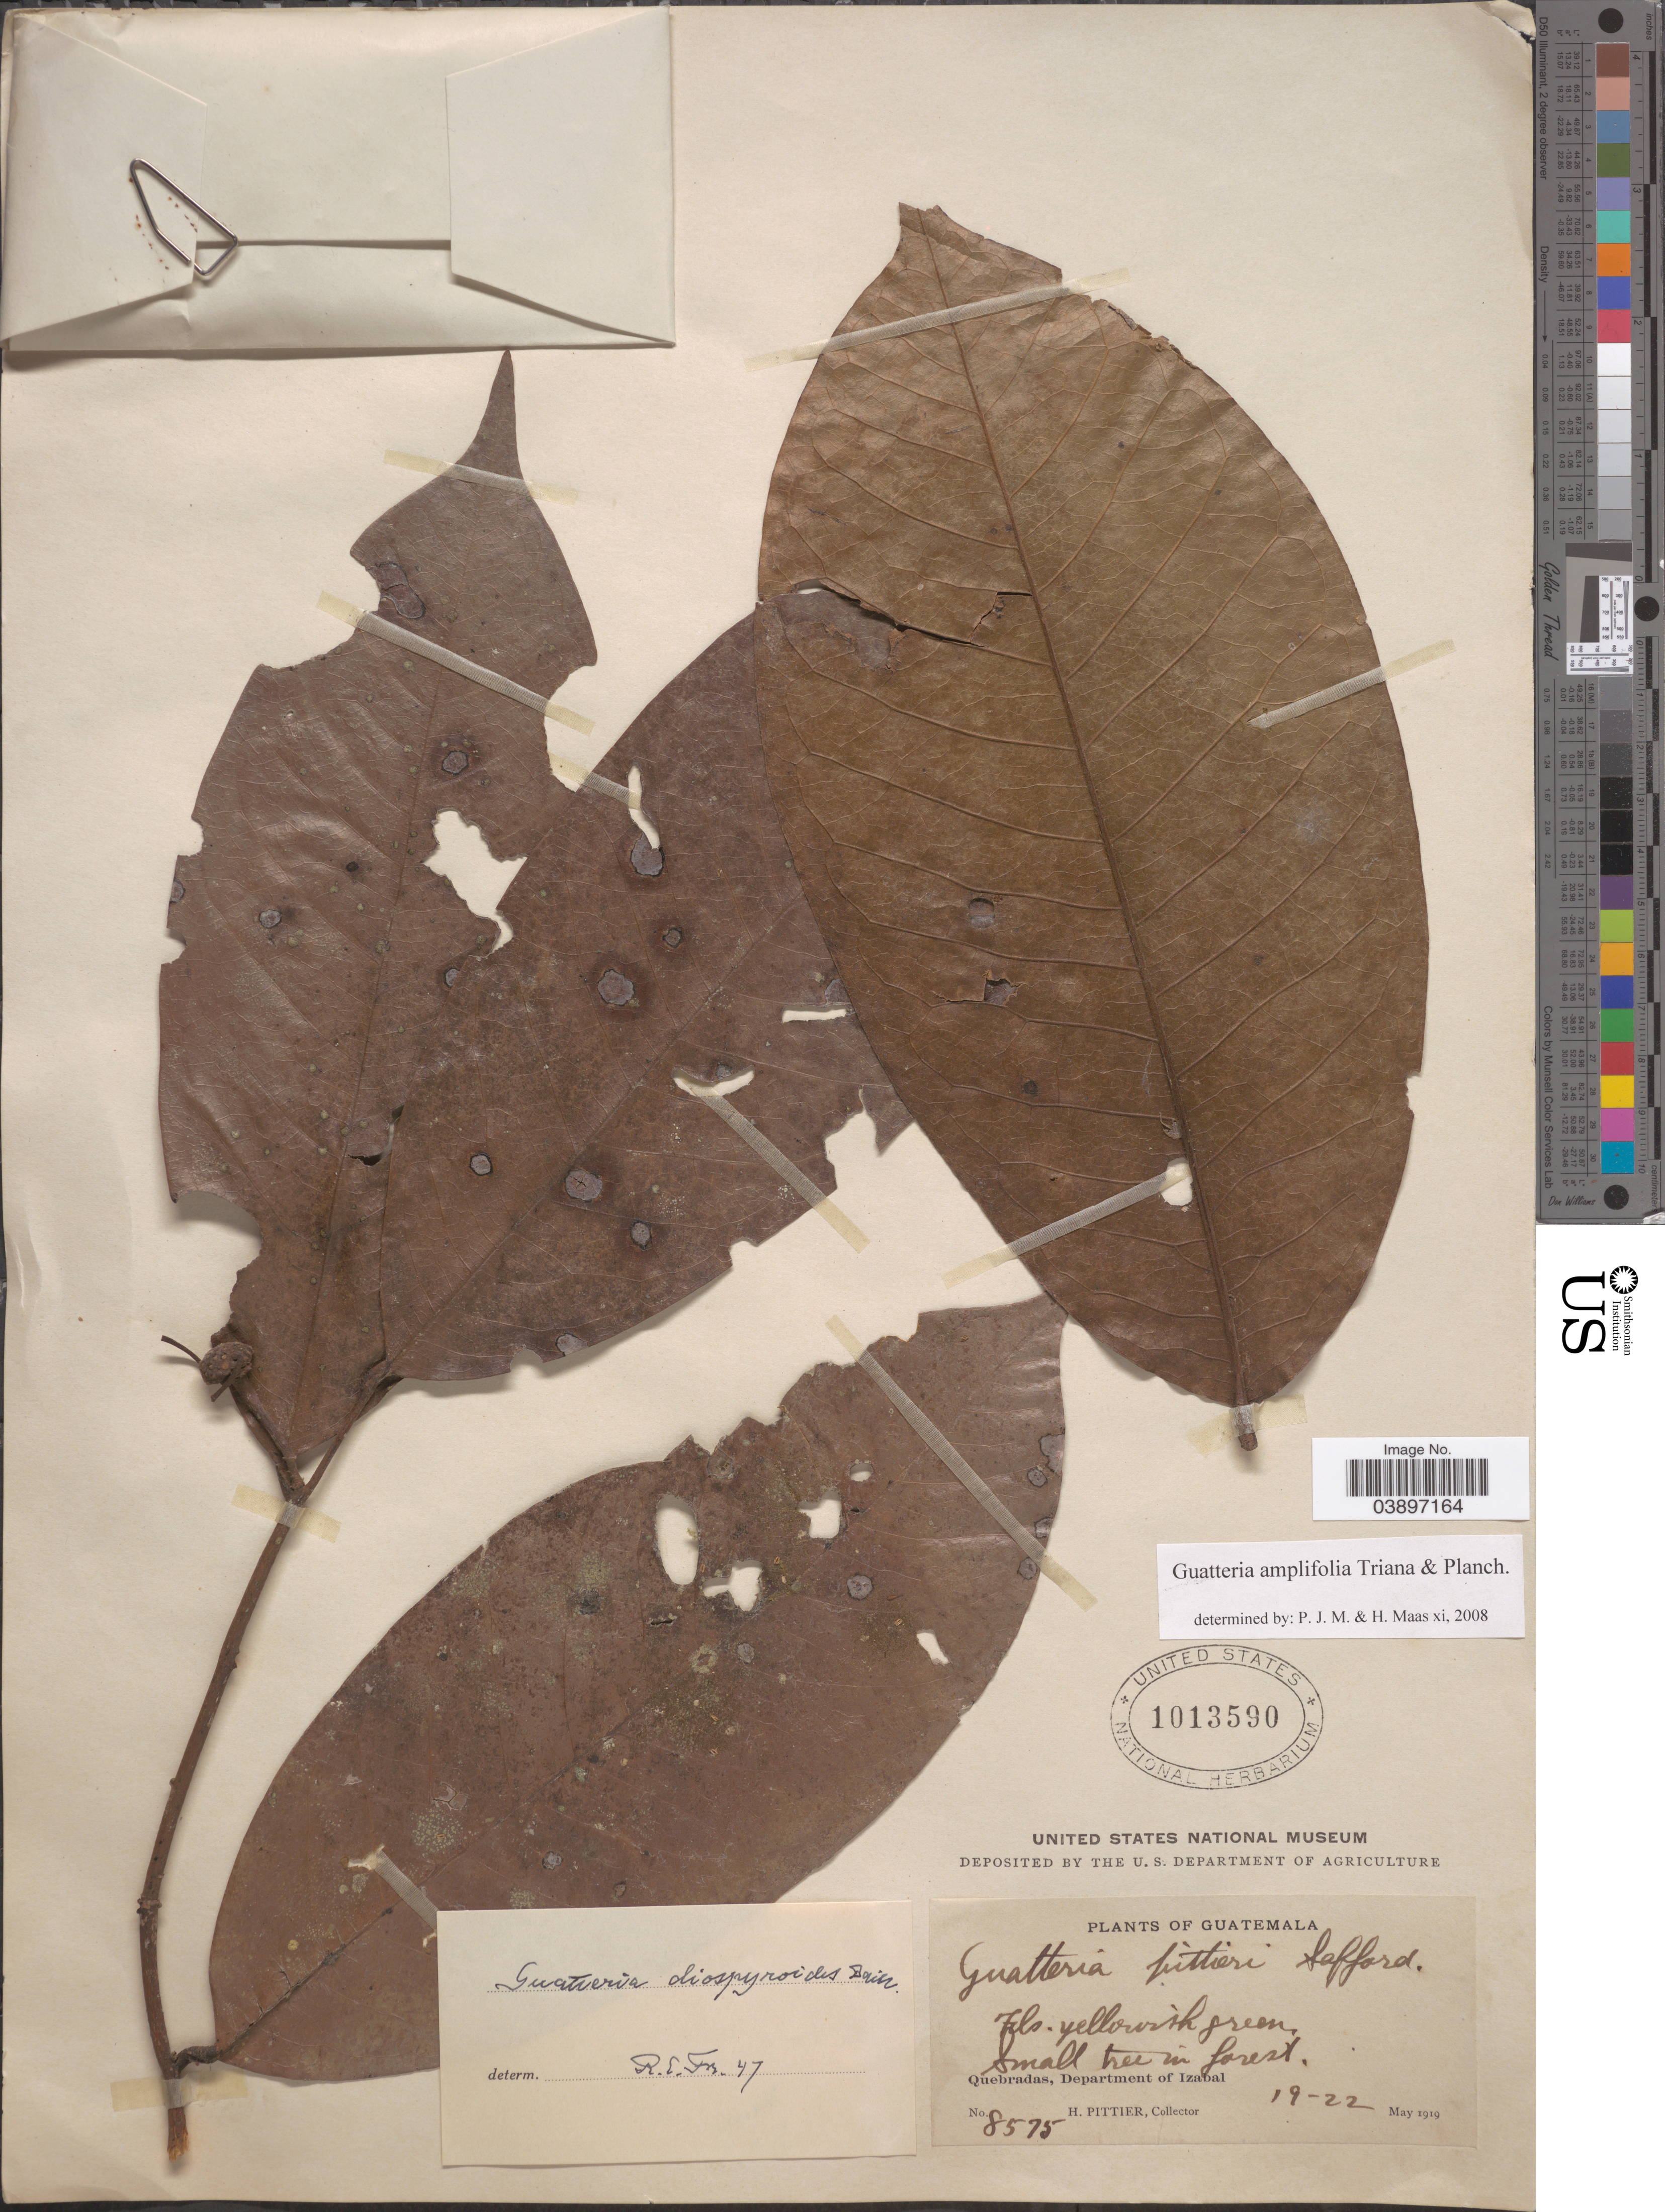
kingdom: Plantae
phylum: Tracheophyta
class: Magnoliopsida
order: Magnoliales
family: Annonaceae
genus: Guatteria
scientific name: Guatteria amplifolia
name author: Triana & Planch.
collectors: H. F. Pittier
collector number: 8575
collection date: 1919-05-19/1919-05-22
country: Guatemala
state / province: Izabal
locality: Quebradas, Department of Izabal.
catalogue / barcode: US 1013590